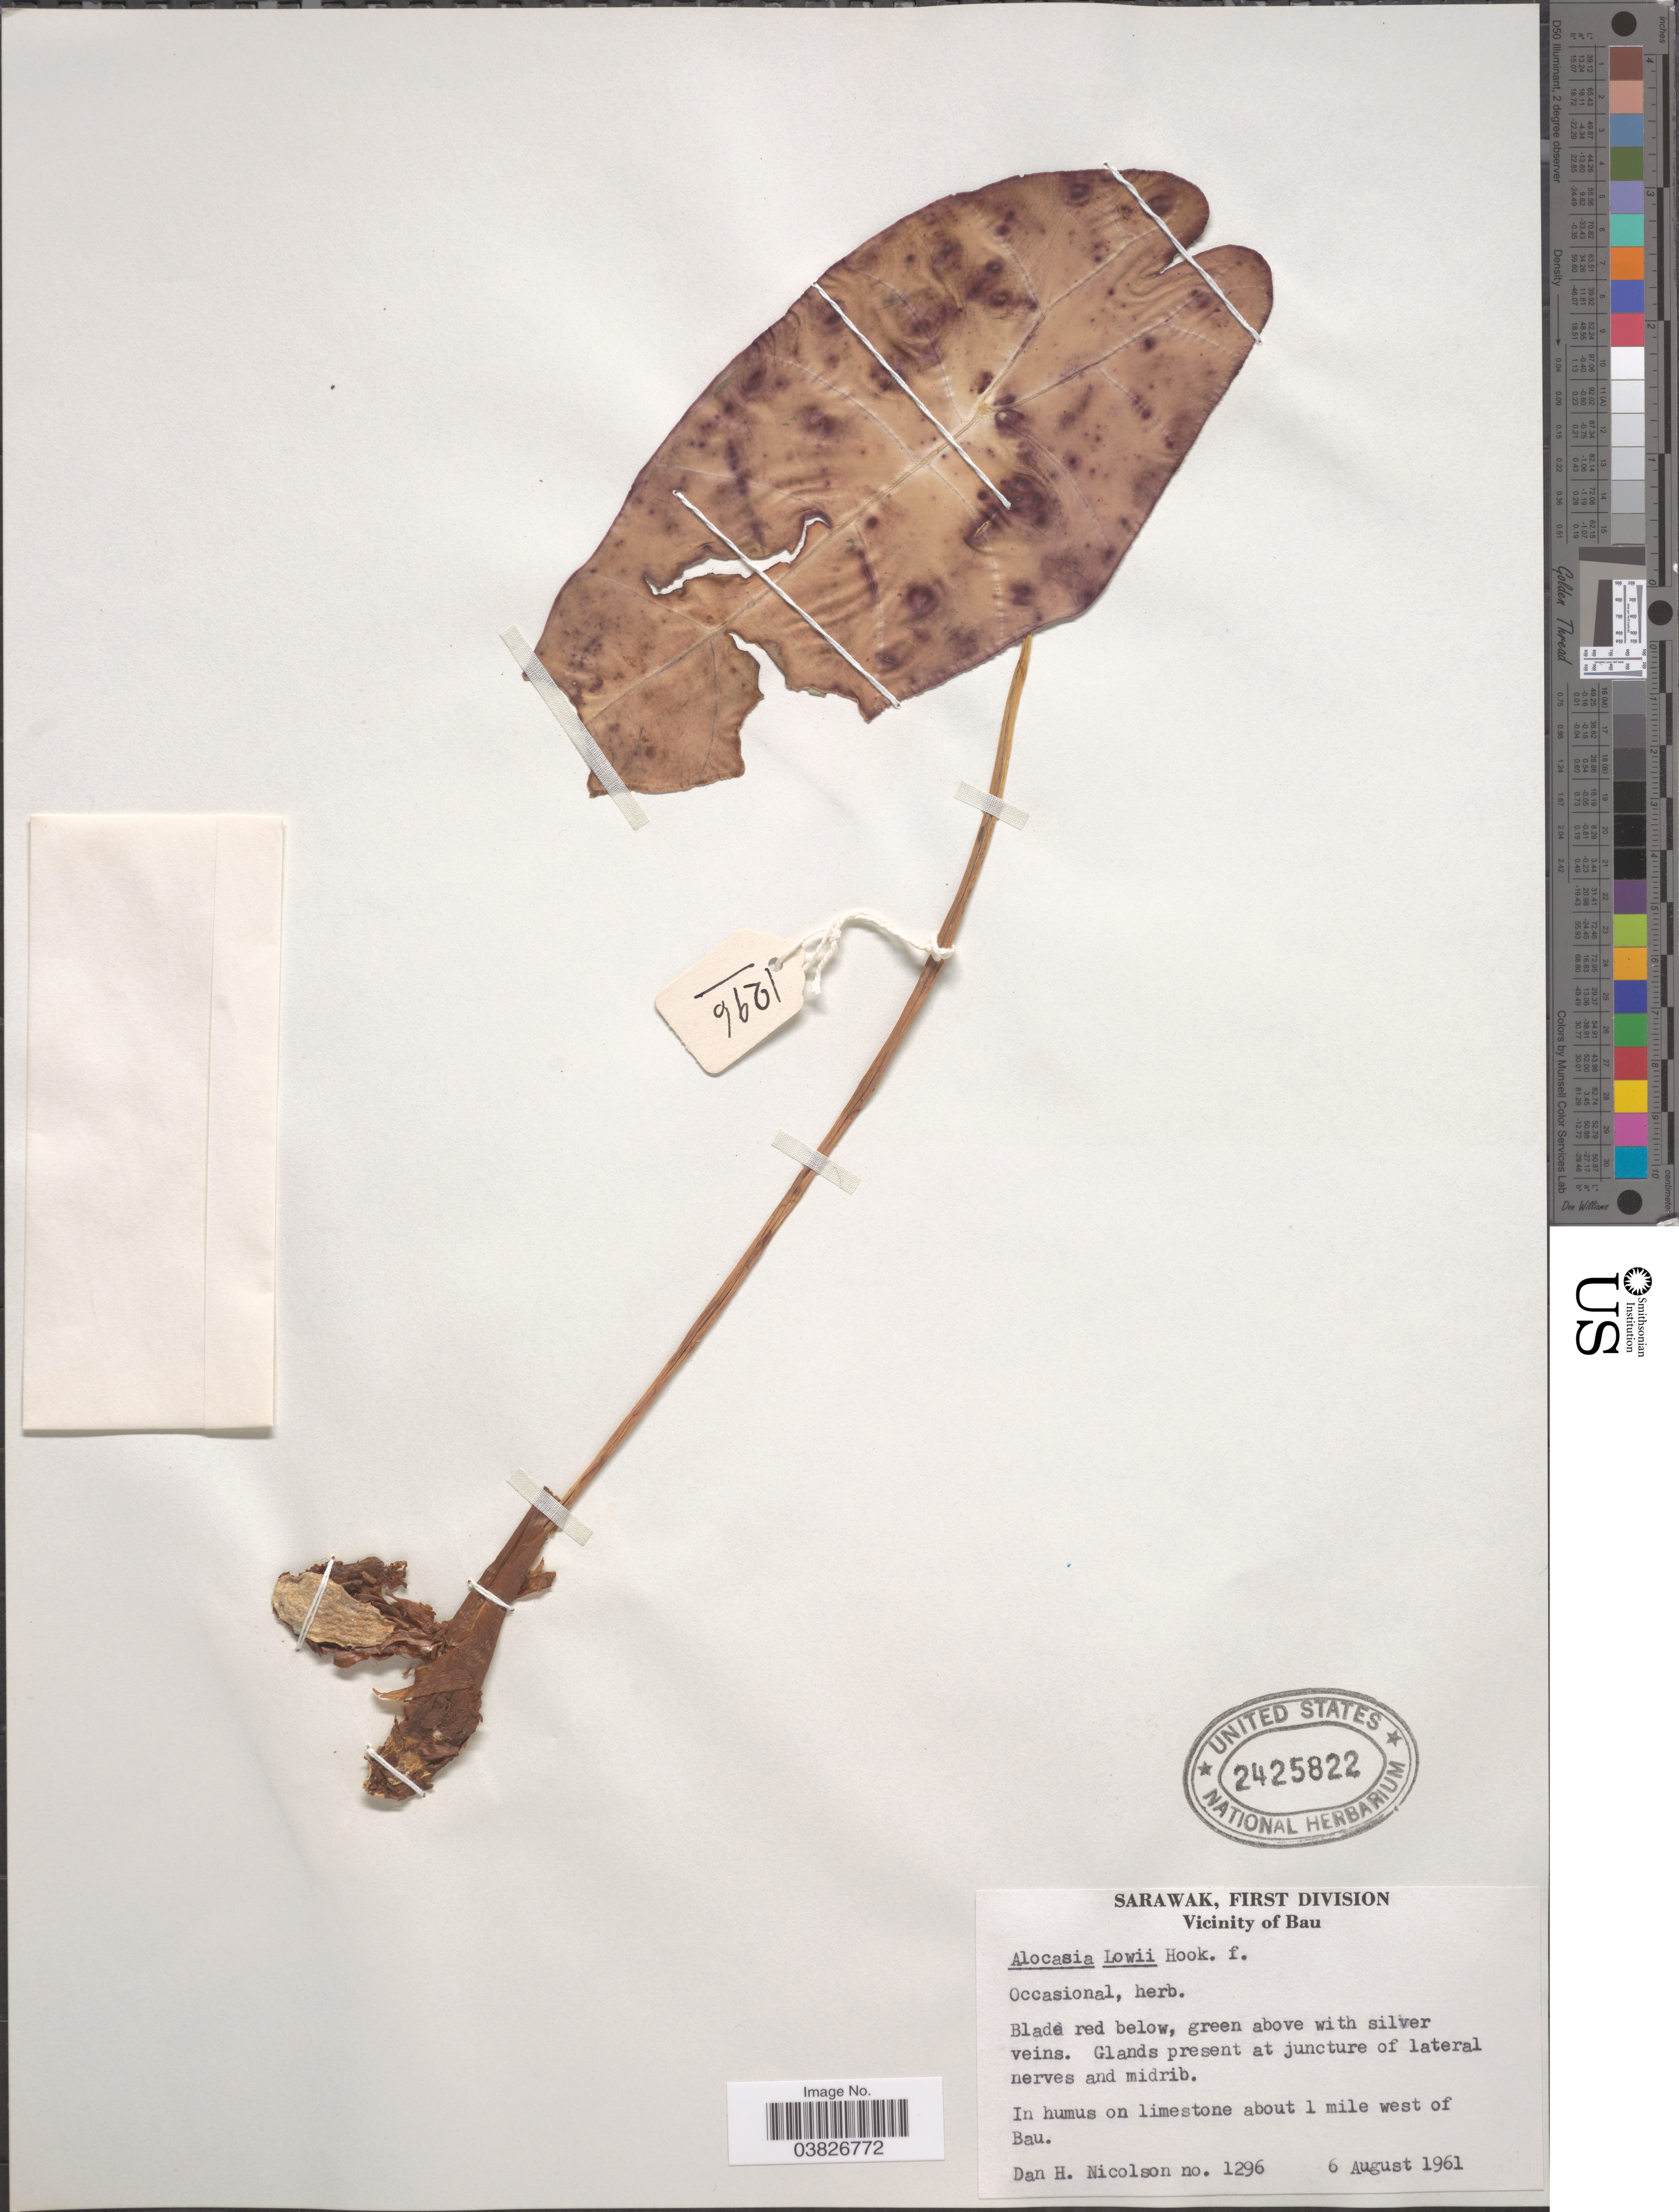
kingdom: Plantae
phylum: Tracheophyta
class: Liliopsida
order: Alismatales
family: Araceae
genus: Alocasia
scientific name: Alocasia lowii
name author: Hook. f.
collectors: D. H. Nicolson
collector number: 1296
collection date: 1961-08-06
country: Malaysia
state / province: Sarawak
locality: First Division. Vicinity of Bau. In humus on limestone about 1 mile west of Bau.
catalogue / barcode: US 2425822